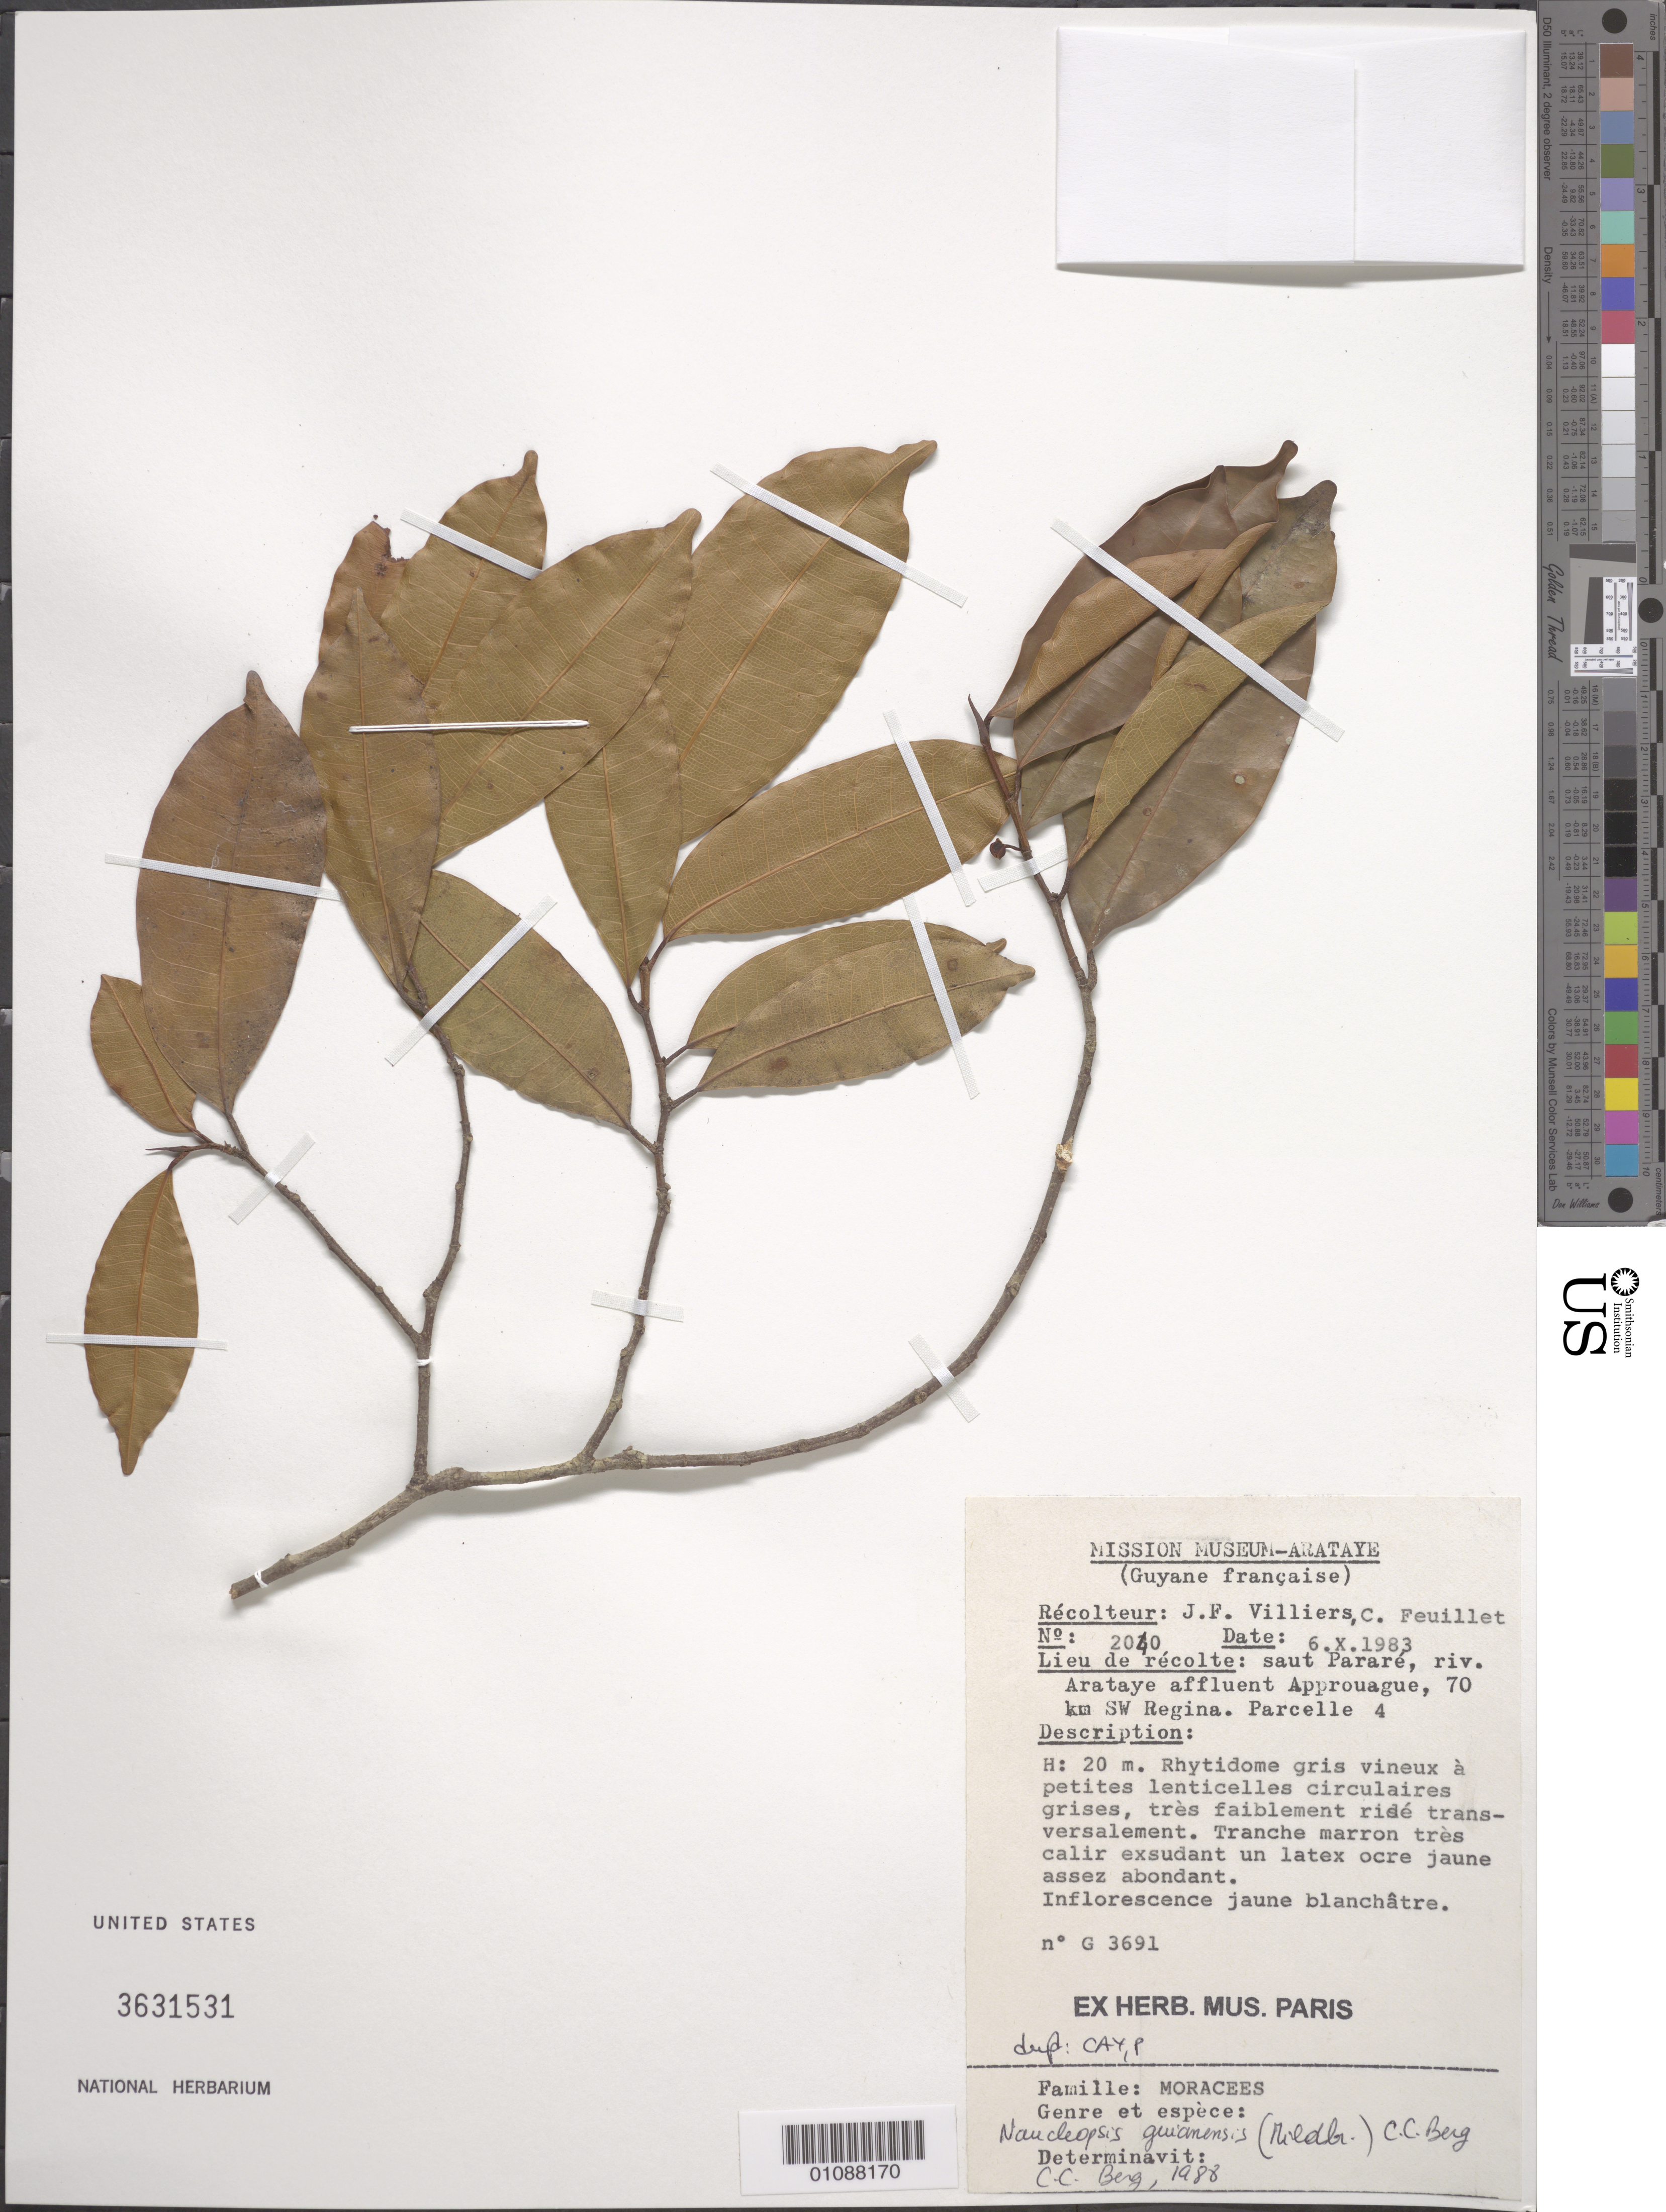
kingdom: Plantae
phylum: Tracheophyta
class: Magnoliopsida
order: Rosales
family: Moraceae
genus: Naucleopsis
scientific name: Naucleopsis guianensis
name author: (Mildbr.) C.C. Berg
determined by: Berg, C. C.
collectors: J. Villiers & C. Feuillet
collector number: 2040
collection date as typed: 6-Oct-83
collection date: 1983-10-06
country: French Guiana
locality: Saut Pararé, riv. Arataye affluent Approuague, 70 km SW Regina. Parcelle 4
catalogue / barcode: US 3631531